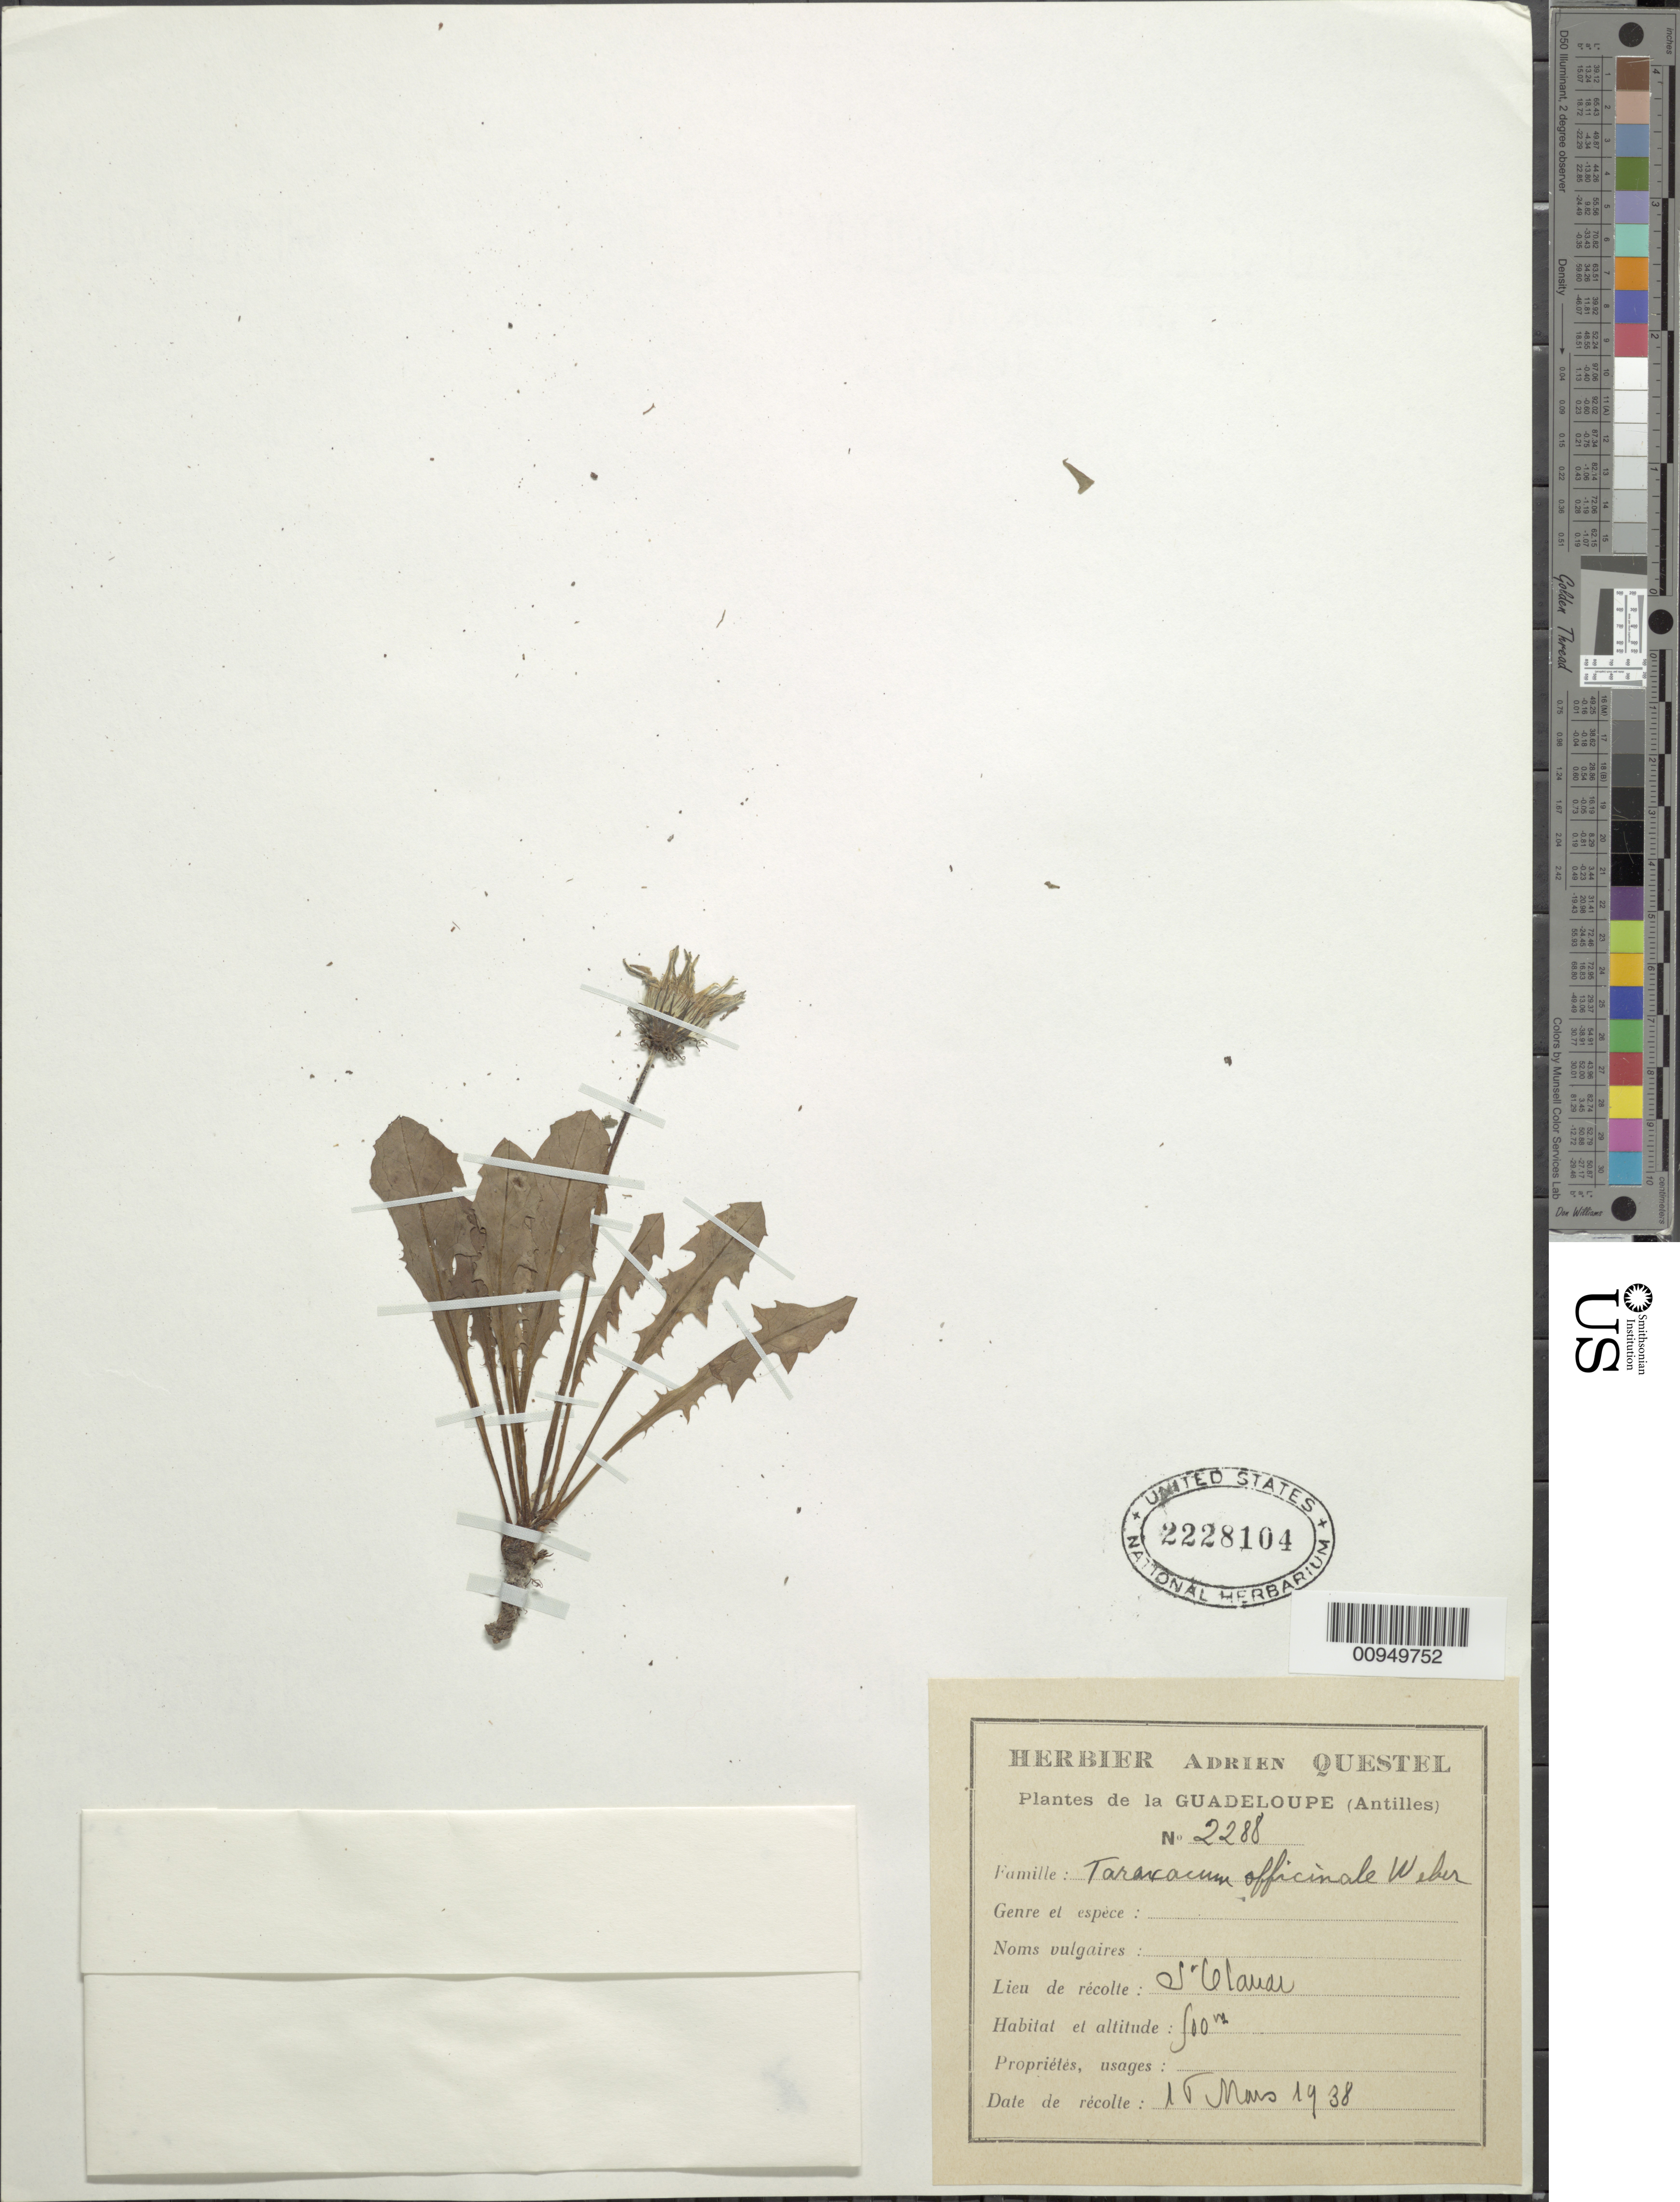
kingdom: Plantae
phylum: Tracheophyta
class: Magnoliopsida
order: Asterales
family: Asteraceae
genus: Taraxacum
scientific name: Taraxacum officinale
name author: G.H. Weber ex F.H. Wigg.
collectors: A. Questel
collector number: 2288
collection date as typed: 15 Mar 1938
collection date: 1938-03-15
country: Guadeloupe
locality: St. Claude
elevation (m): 500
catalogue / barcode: US 2228104